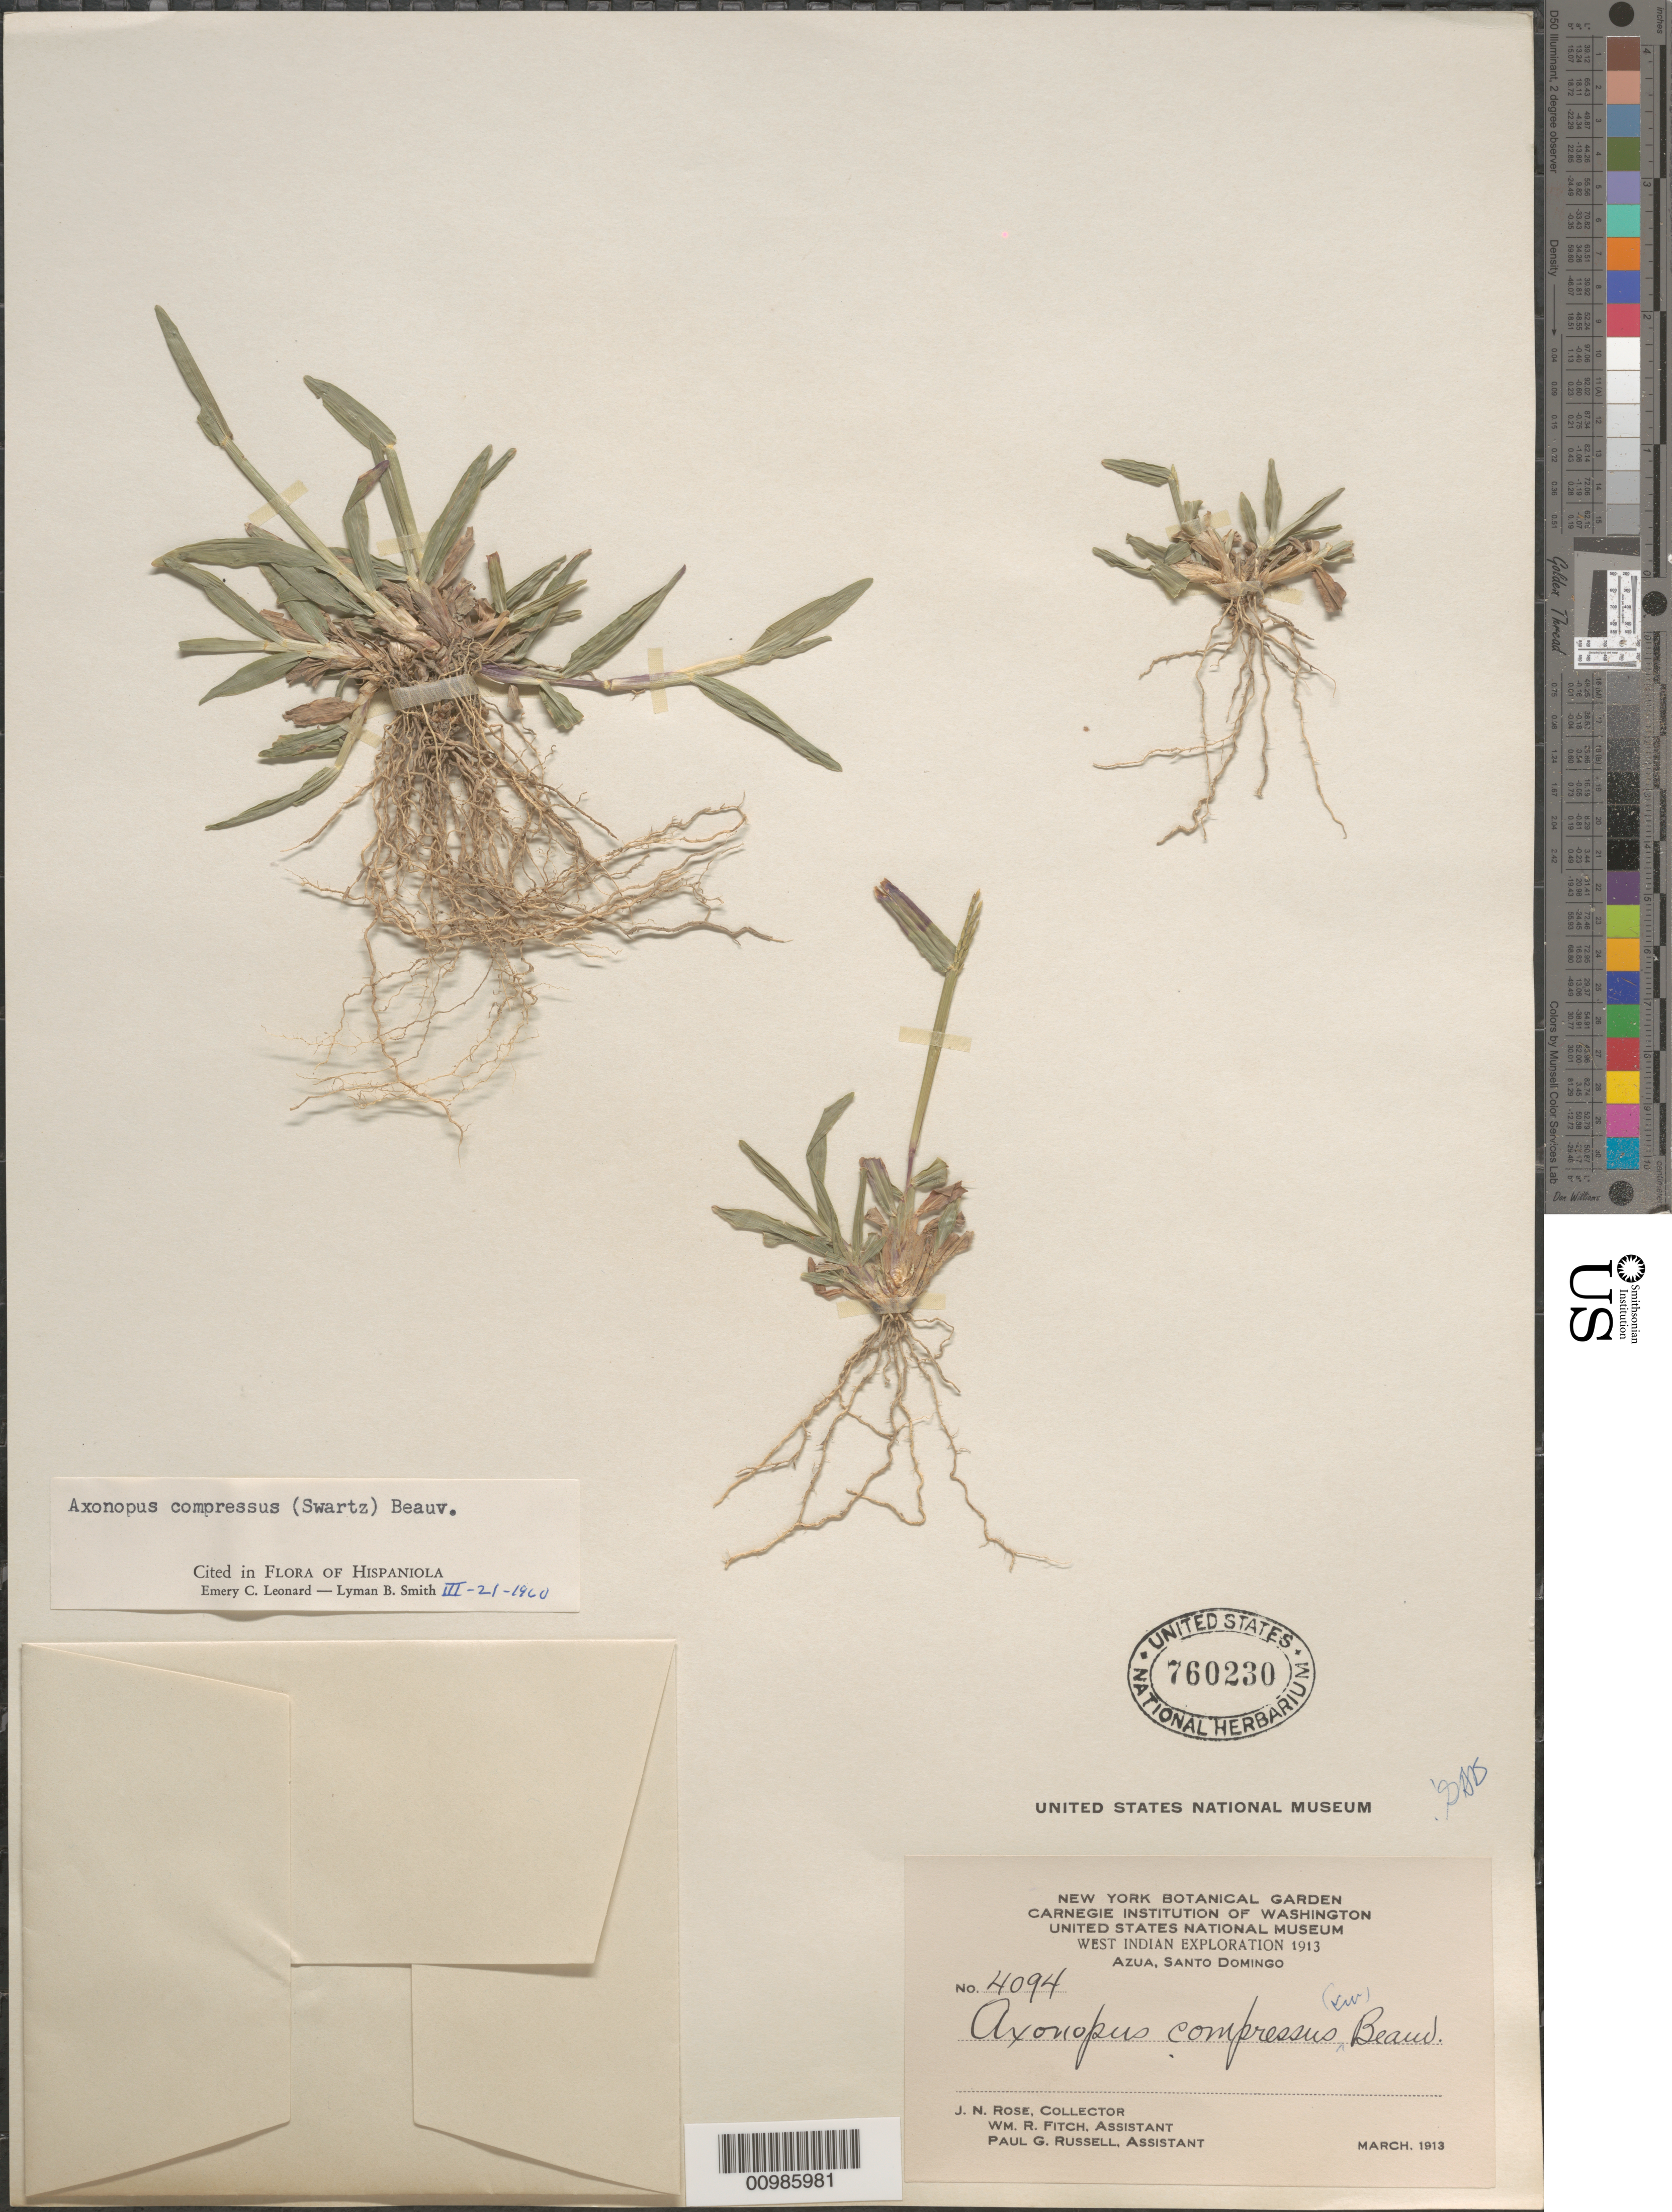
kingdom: Plantae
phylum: Tracheophyta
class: Liliopsida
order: Poales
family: Poaceae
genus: Axonopus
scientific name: Axonopus compressus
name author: (Sw.) P. Beauv.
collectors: P. G. Russell, W. R. Fitch & P. G. Russell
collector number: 4094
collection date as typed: Mar 1913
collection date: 1913-03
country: Dominican Republic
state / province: Distrito Nacional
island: Hispaniola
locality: Azua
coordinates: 0 N, 0 E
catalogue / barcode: US 760230